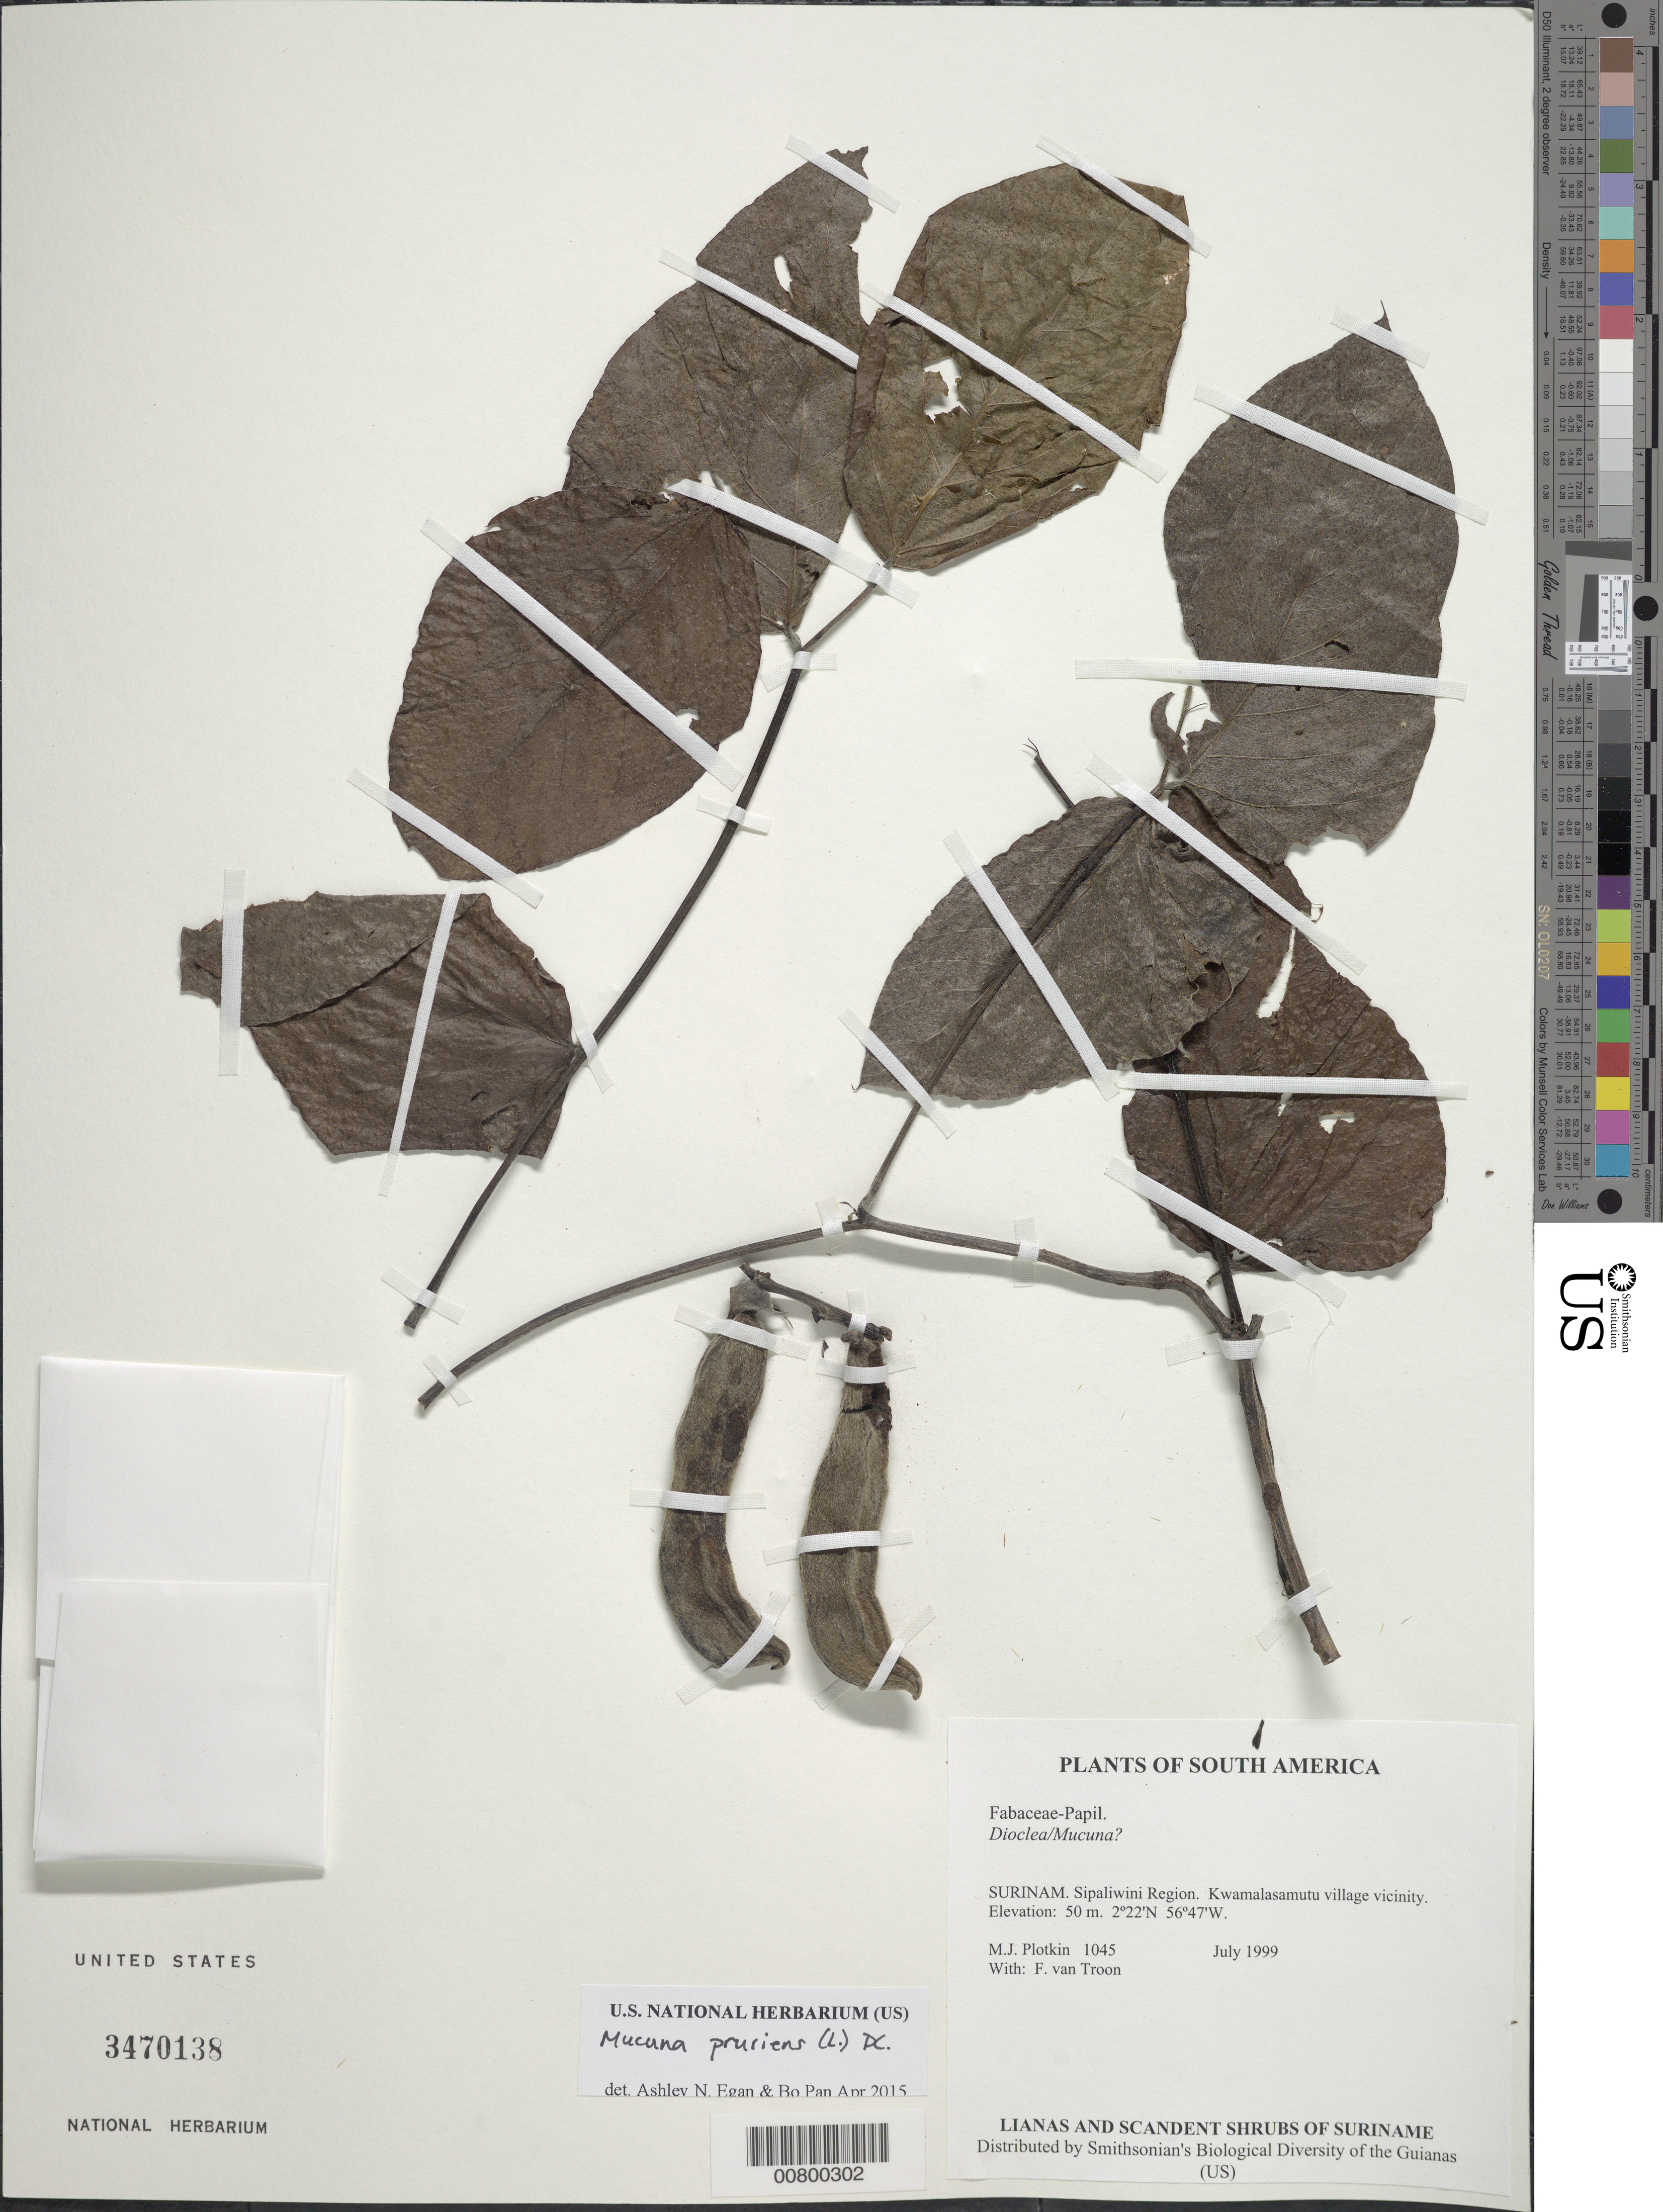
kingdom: Plantae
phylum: Tracheophyta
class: Magnoliopsida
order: Fabales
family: Fabaceae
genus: Mucuna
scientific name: Mucuna pruriens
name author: (L.) DC.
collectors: M. Plotkin & F. Van Troon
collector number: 1045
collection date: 1999-07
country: Suriname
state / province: Sipaliwini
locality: Sipaliwini Region. Kwamalasamutu villaga and vicinity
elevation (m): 50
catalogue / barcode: US 3470138